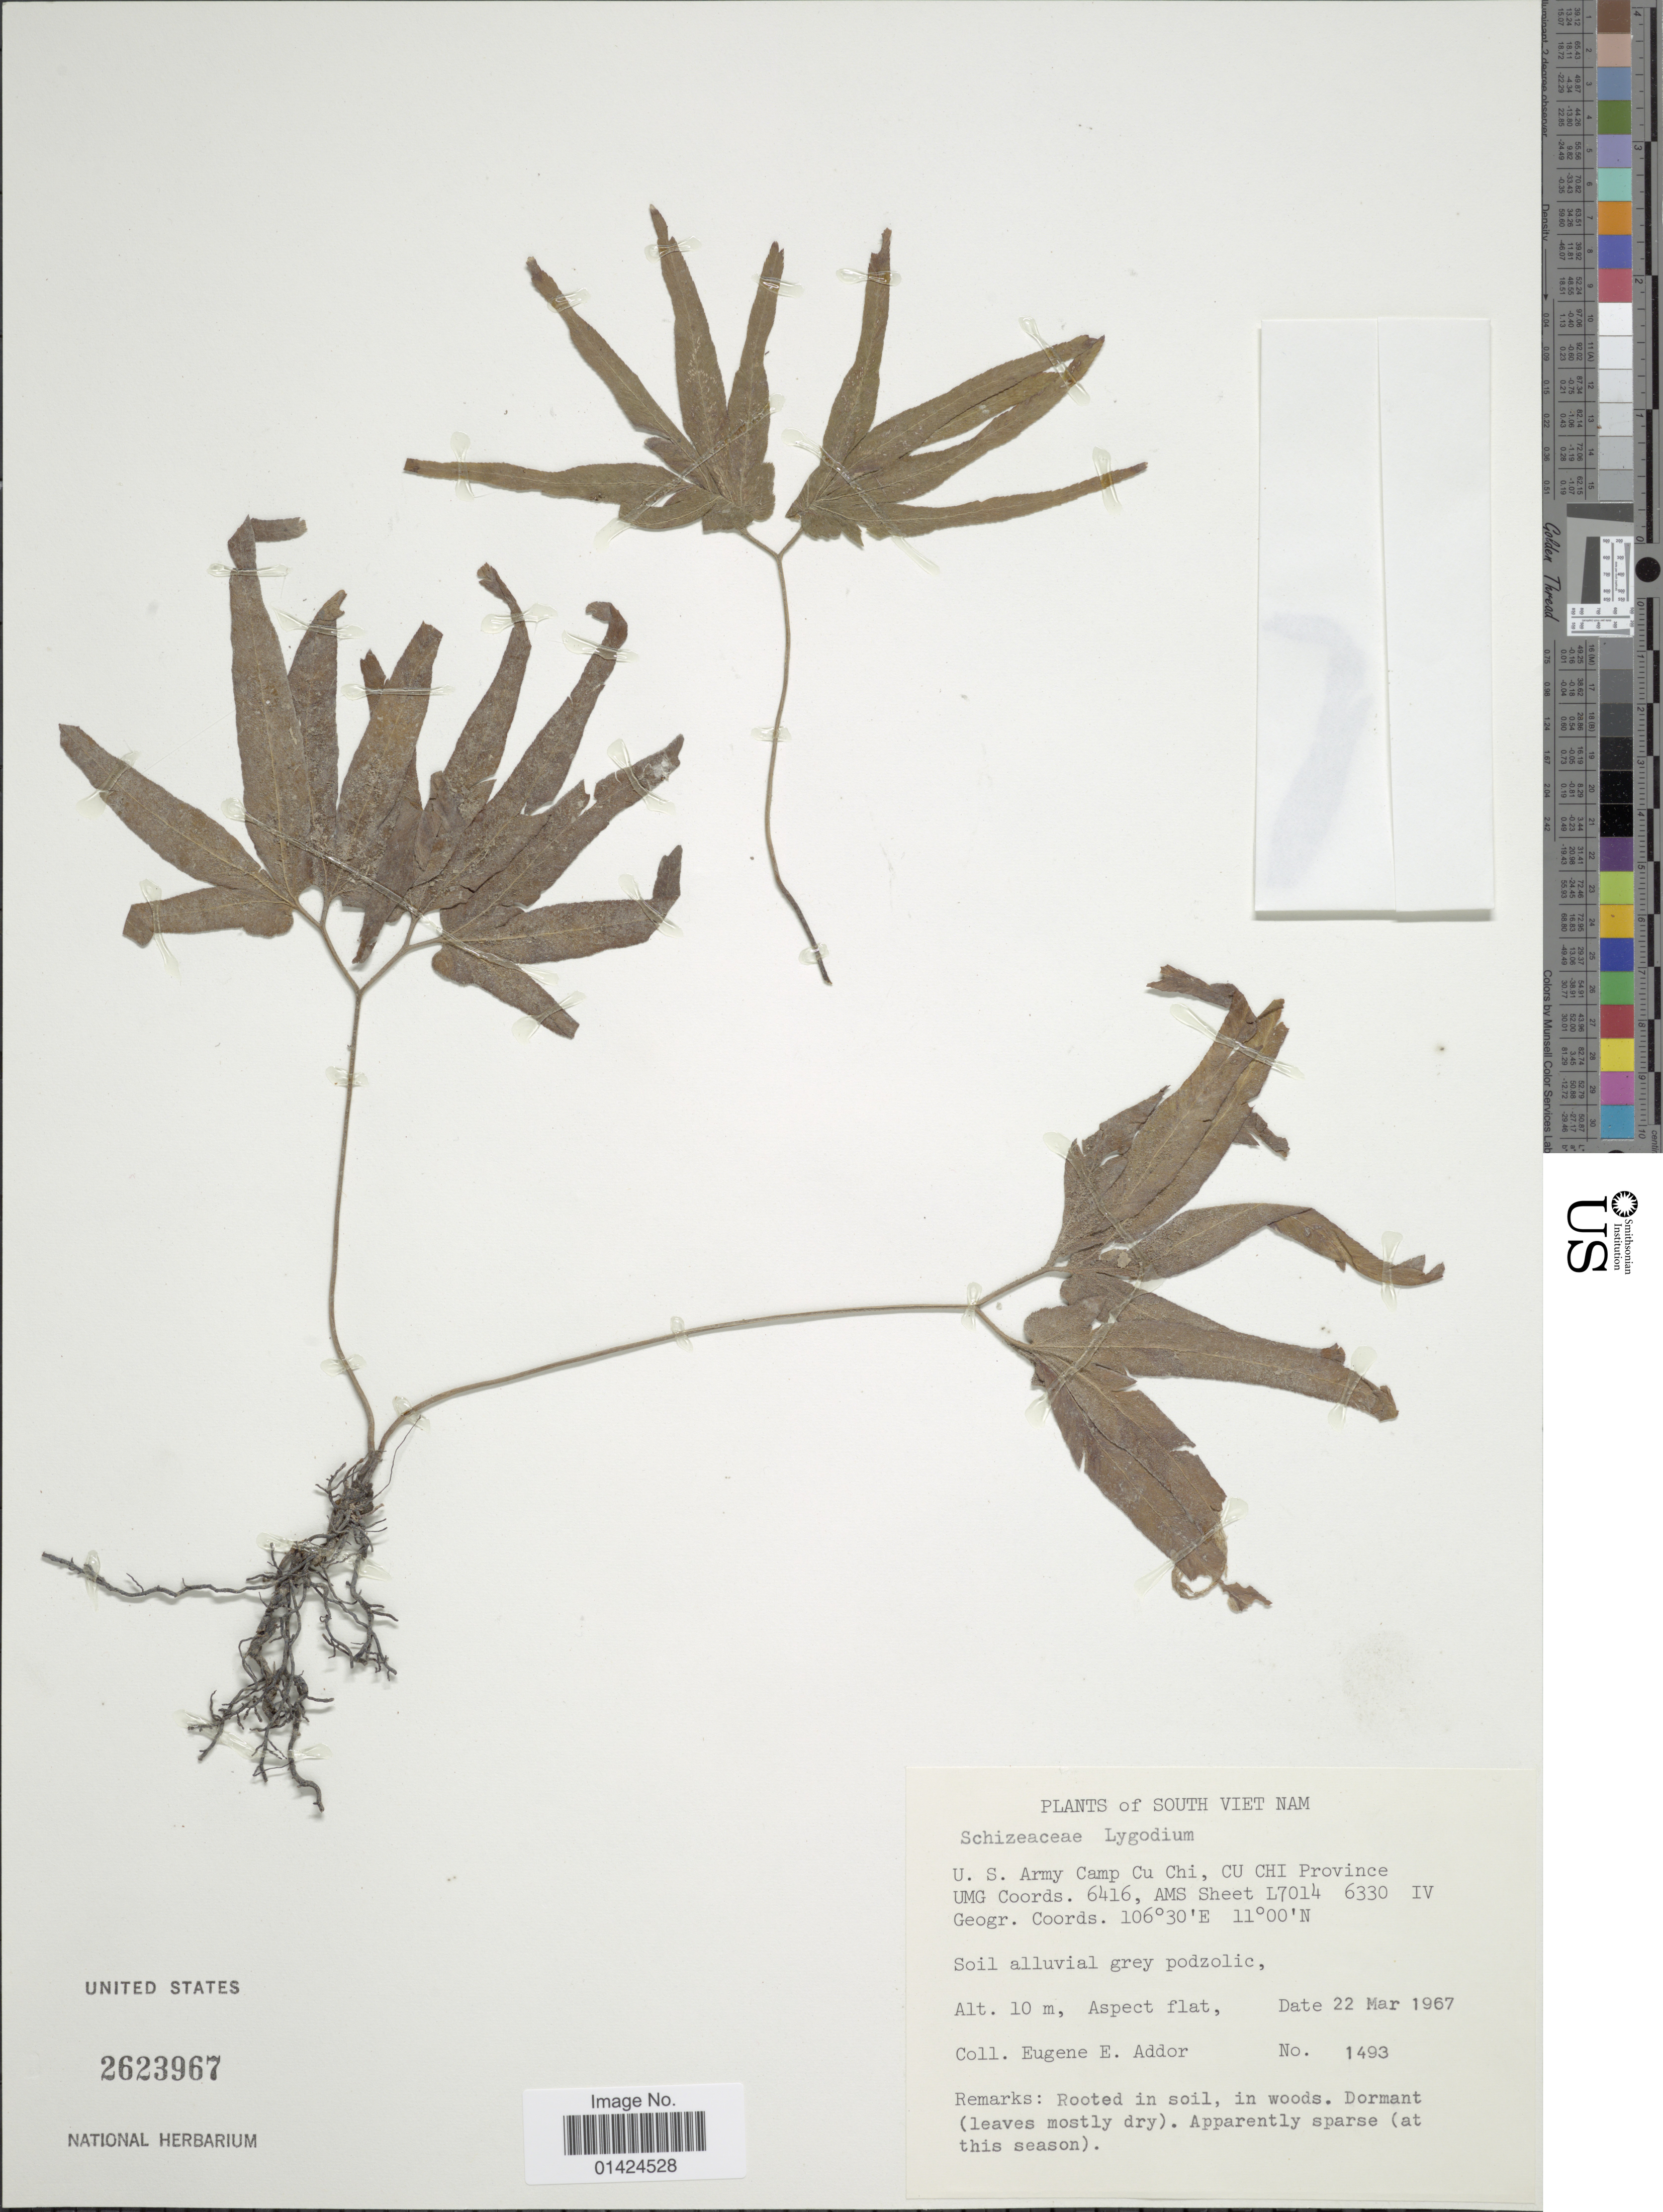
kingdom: Plantae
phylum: Tracheophyta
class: Polypodiopsida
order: Schizaeales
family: Lygodiaceae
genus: Lygodium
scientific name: Lygodium longifolium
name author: (Willd.) Sw.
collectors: E. E. Addor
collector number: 1493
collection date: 1967-03-22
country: Vietnam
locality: South Viet Nam. U.S. Army Camp Cu Chi, Cu CHI Province UMG Coords. 6416, AMS sheet L7014 6630 IV Geogr. Coords.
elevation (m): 10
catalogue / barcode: US 2623967